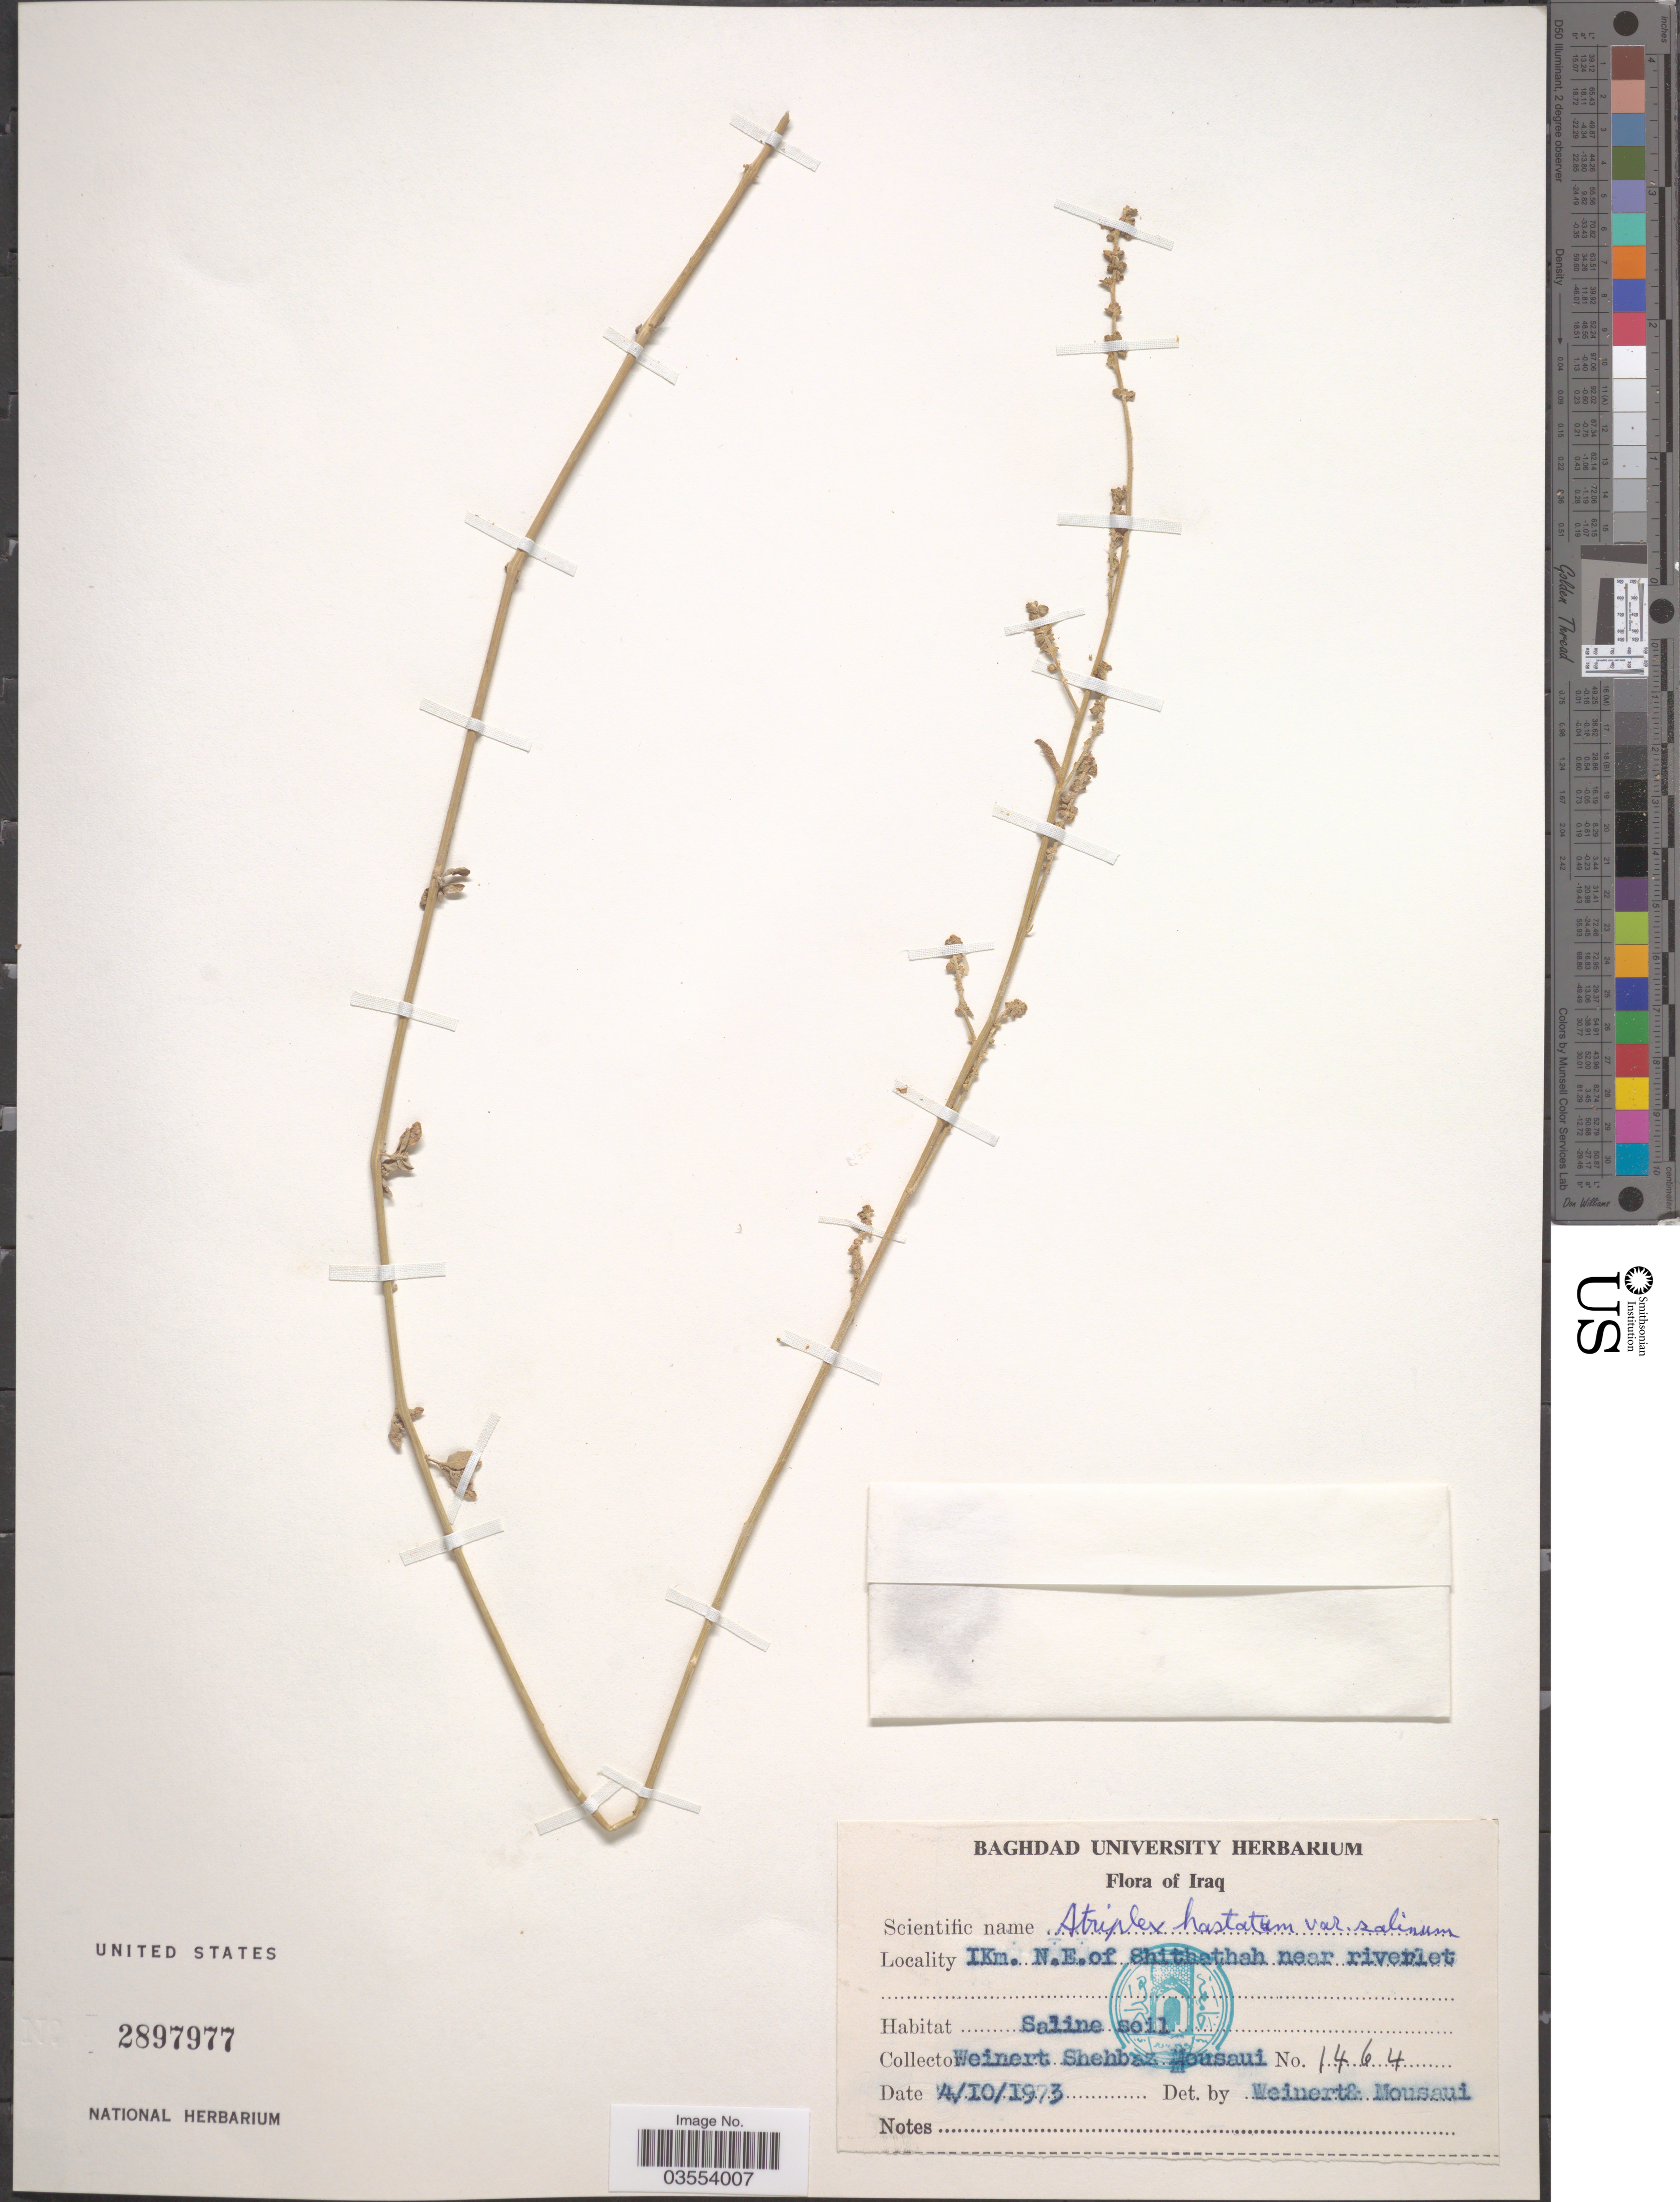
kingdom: Plantae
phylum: Tracheophyta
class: Magnoliopsida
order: Caryophyllales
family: Amaranthaceae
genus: Atriplex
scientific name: Atriplex hastata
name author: L.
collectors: W. Mousaui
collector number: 1464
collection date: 1973-10-04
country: Iraq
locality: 1 Km. N.E. of Shithathah near riveriet.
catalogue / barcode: US 2897977